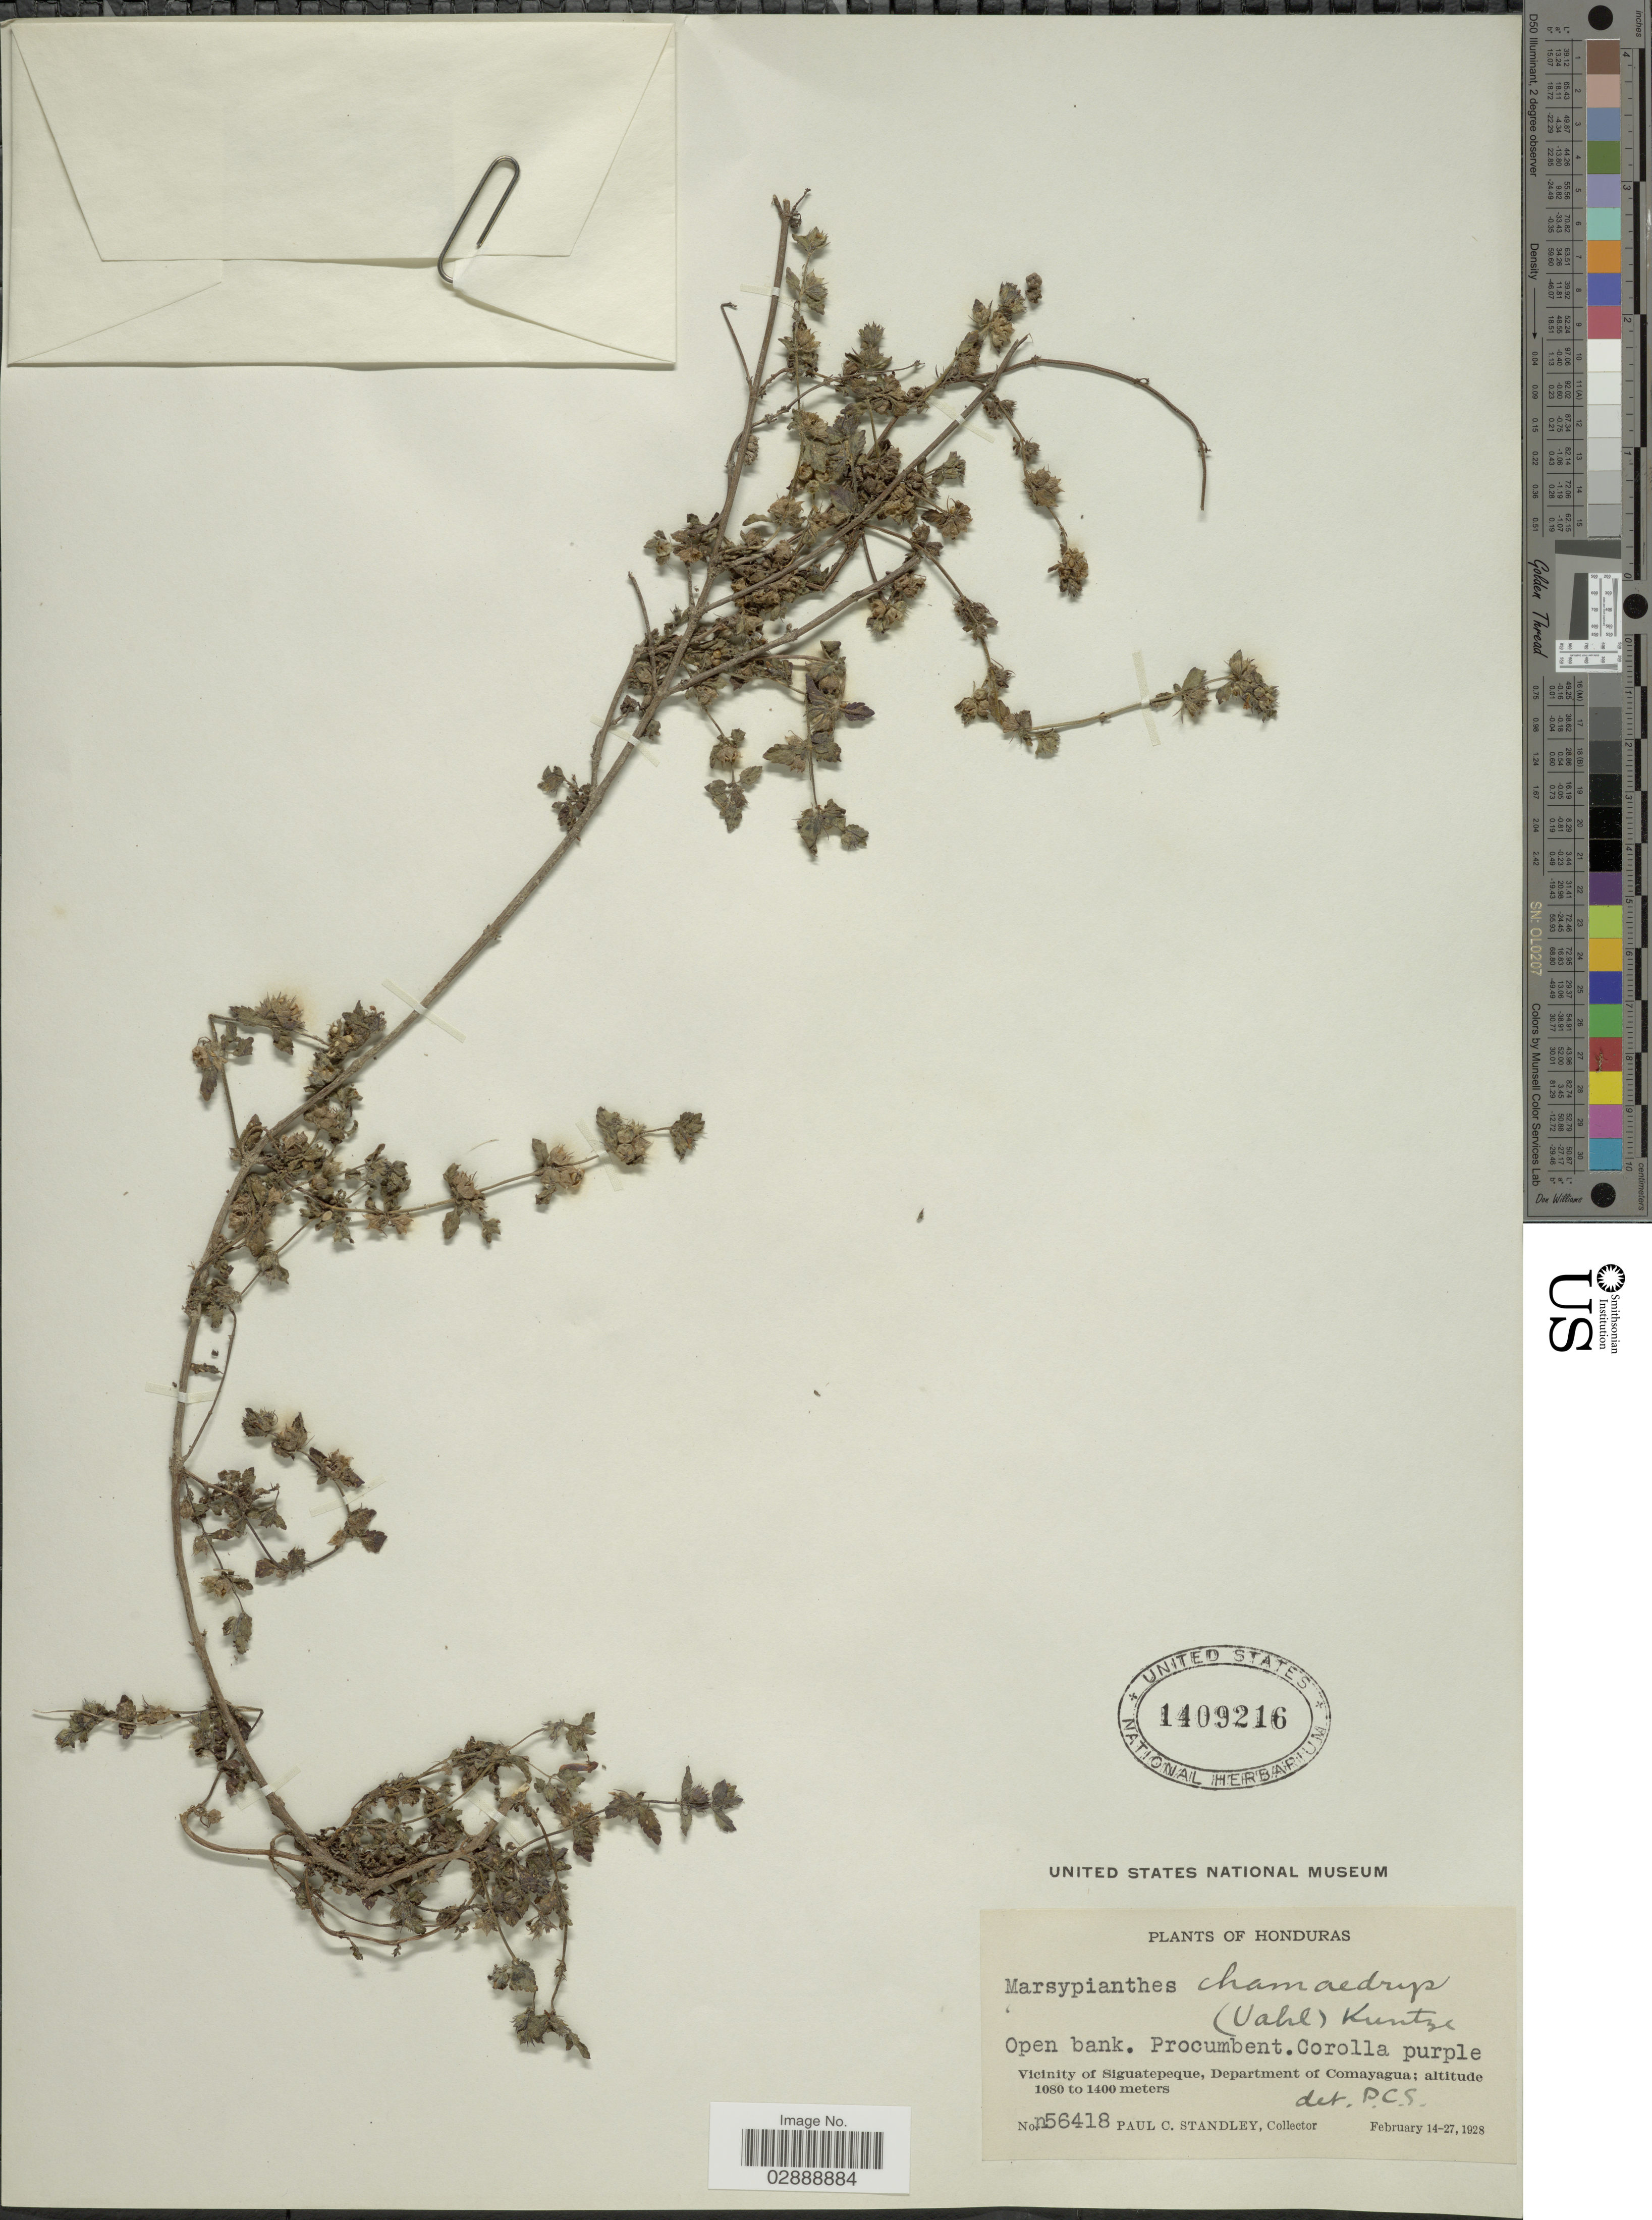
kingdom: Plantae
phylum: Tracheophyta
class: Magnoliopsida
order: Lamiales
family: Lamiaceae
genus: Marsypianthes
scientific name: Marsypianthes chamaedrys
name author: (Vahl) Kuntze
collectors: P. C. Standley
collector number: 56418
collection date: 1928-02-14/1928-02-27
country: Honduras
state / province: Comayagua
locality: Vicinity of Siguatepeque, Department of Comayagua.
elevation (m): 1080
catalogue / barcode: US 1409216